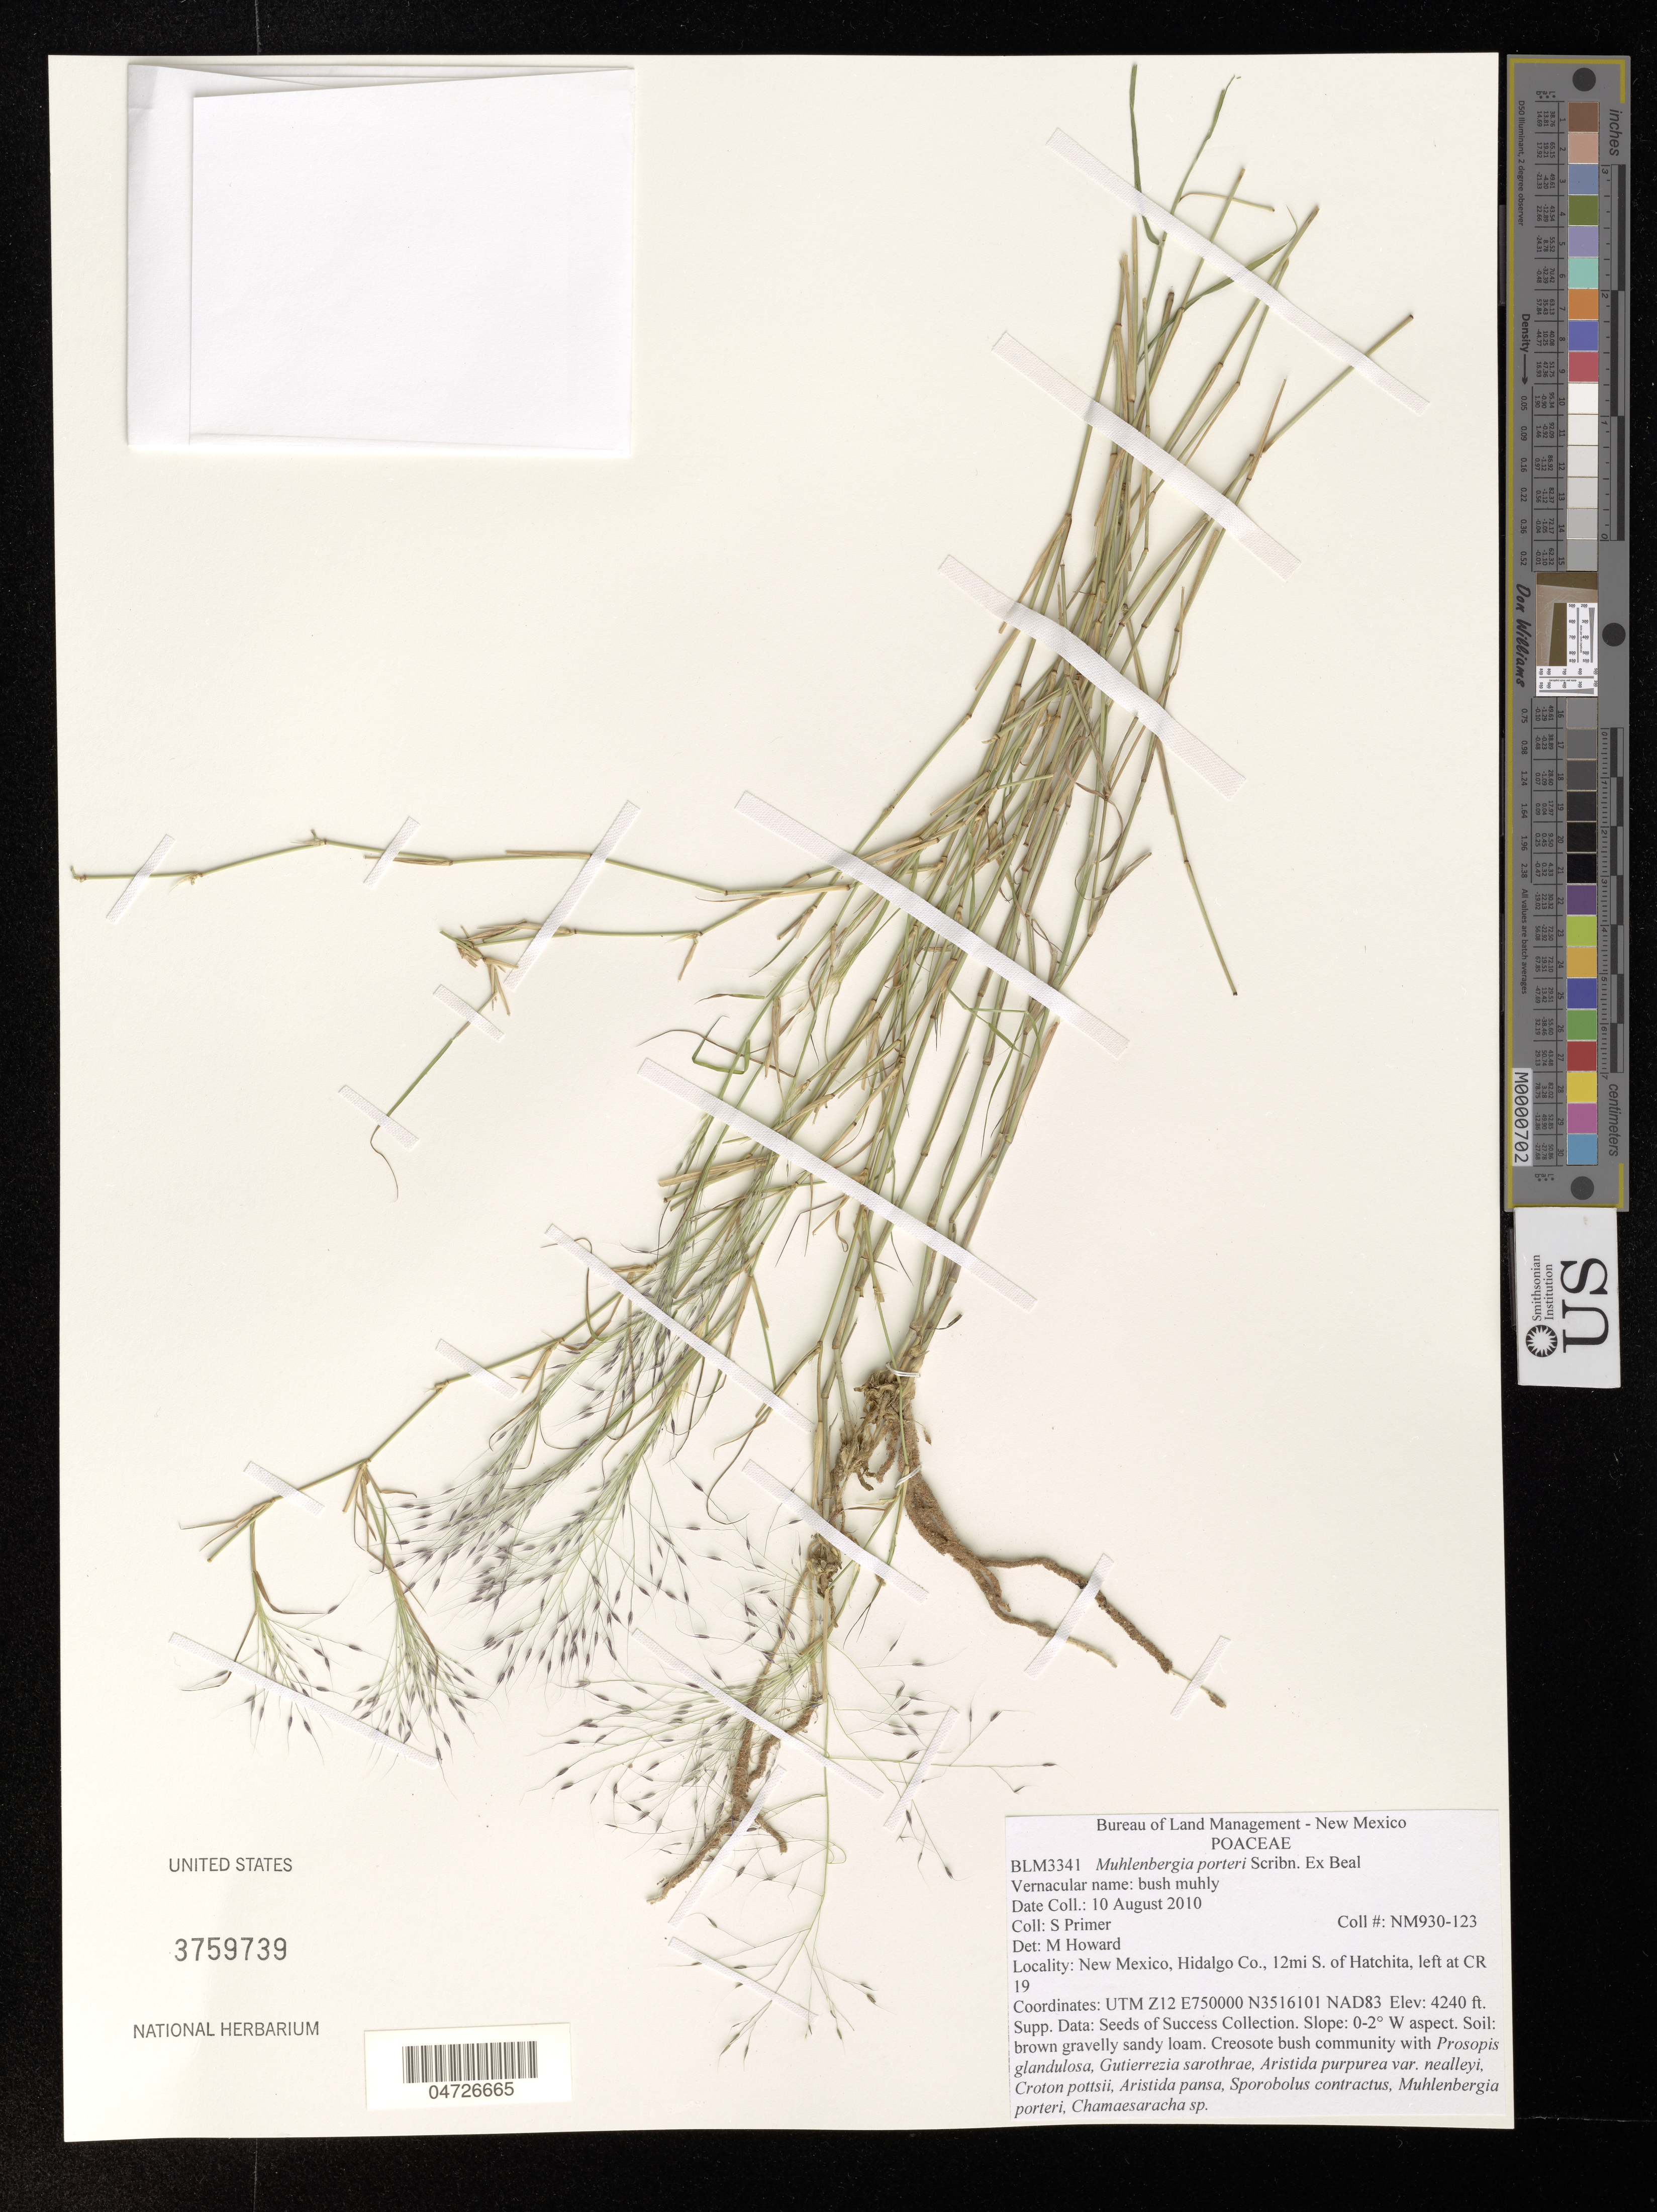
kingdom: Plantae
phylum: Tracheophyta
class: Liliopsida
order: Poales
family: Poaceae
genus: Muhlenbergia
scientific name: Muhlenbergia porteri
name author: Scribn. in W.J. Beal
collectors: S. Primer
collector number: NM930-123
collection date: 2010-08-10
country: United States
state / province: New Mexico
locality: Hidalgo Co., 12mi S. of Hatchita, left at CR 19.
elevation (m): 1292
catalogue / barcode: US 3759739